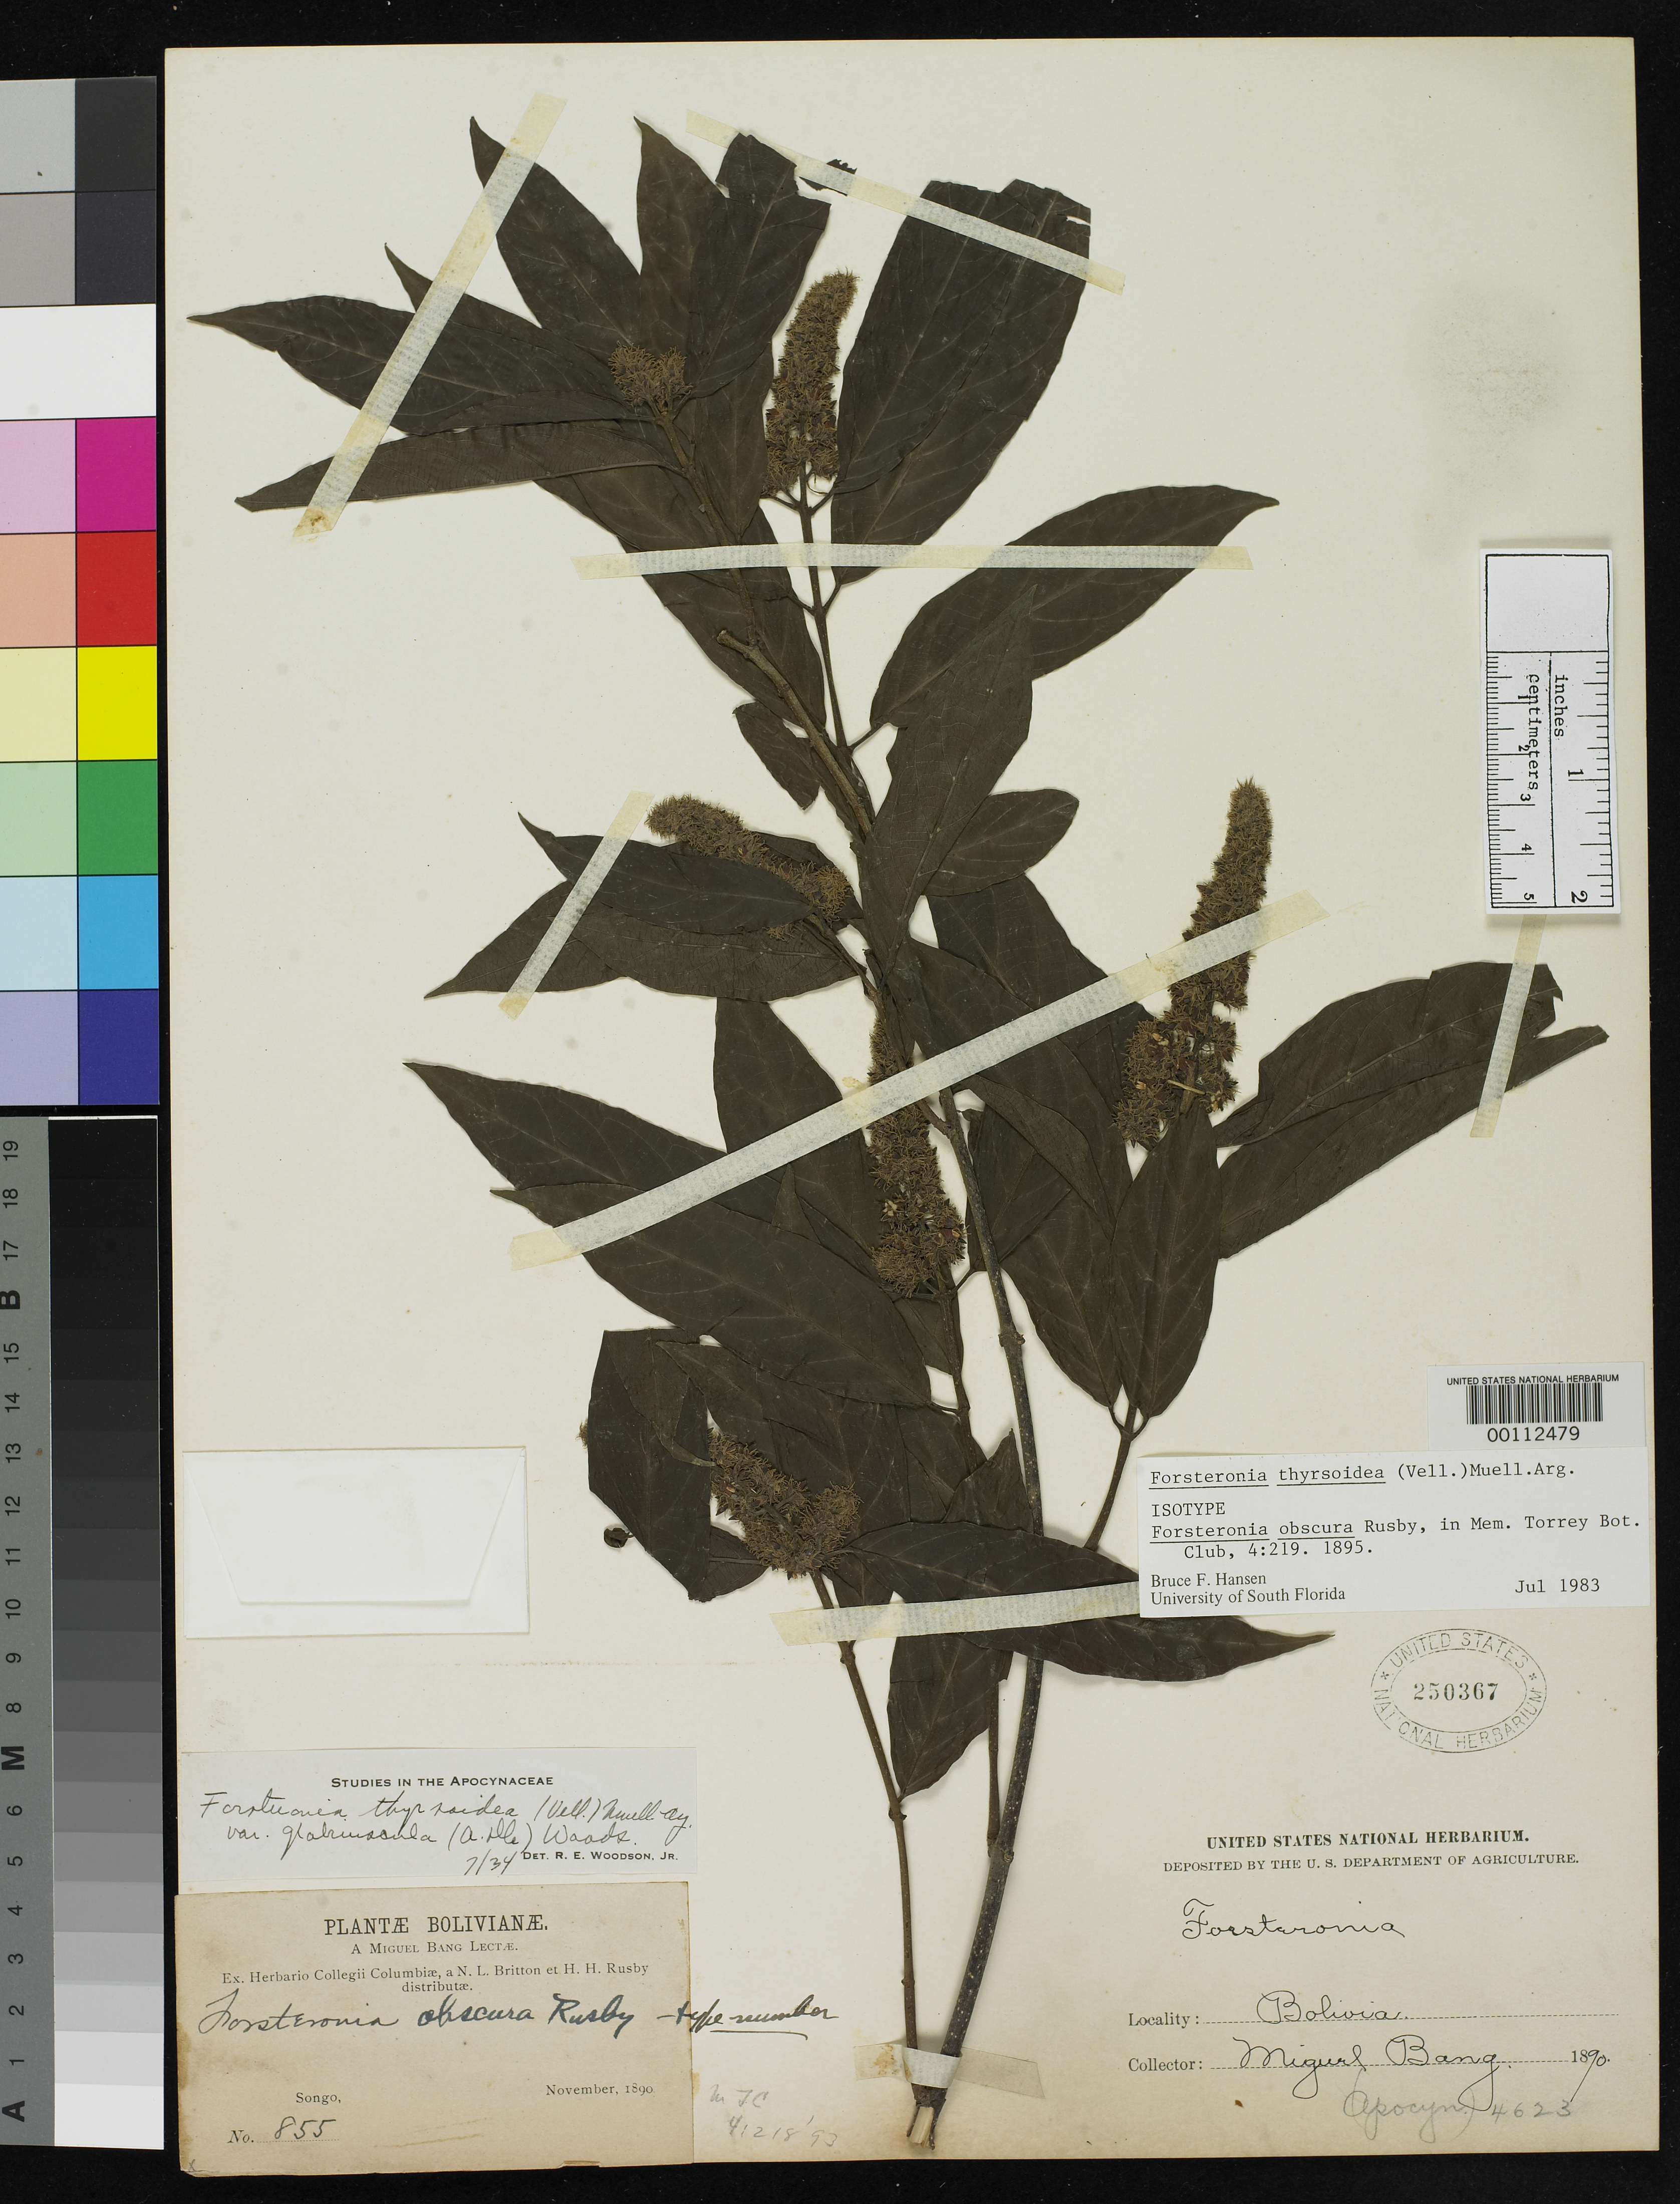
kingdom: Plantae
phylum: Tracheophyta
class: Magnoliopsida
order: Gentianales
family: Apocynaceae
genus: Forsteronia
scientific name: Forsteronia obscura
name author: Rusby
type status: Isotype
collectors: M. Bang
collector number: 855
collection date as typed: Nov 1890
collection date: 1890-11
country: Bolivia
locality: Songo.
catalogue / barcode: US 250367